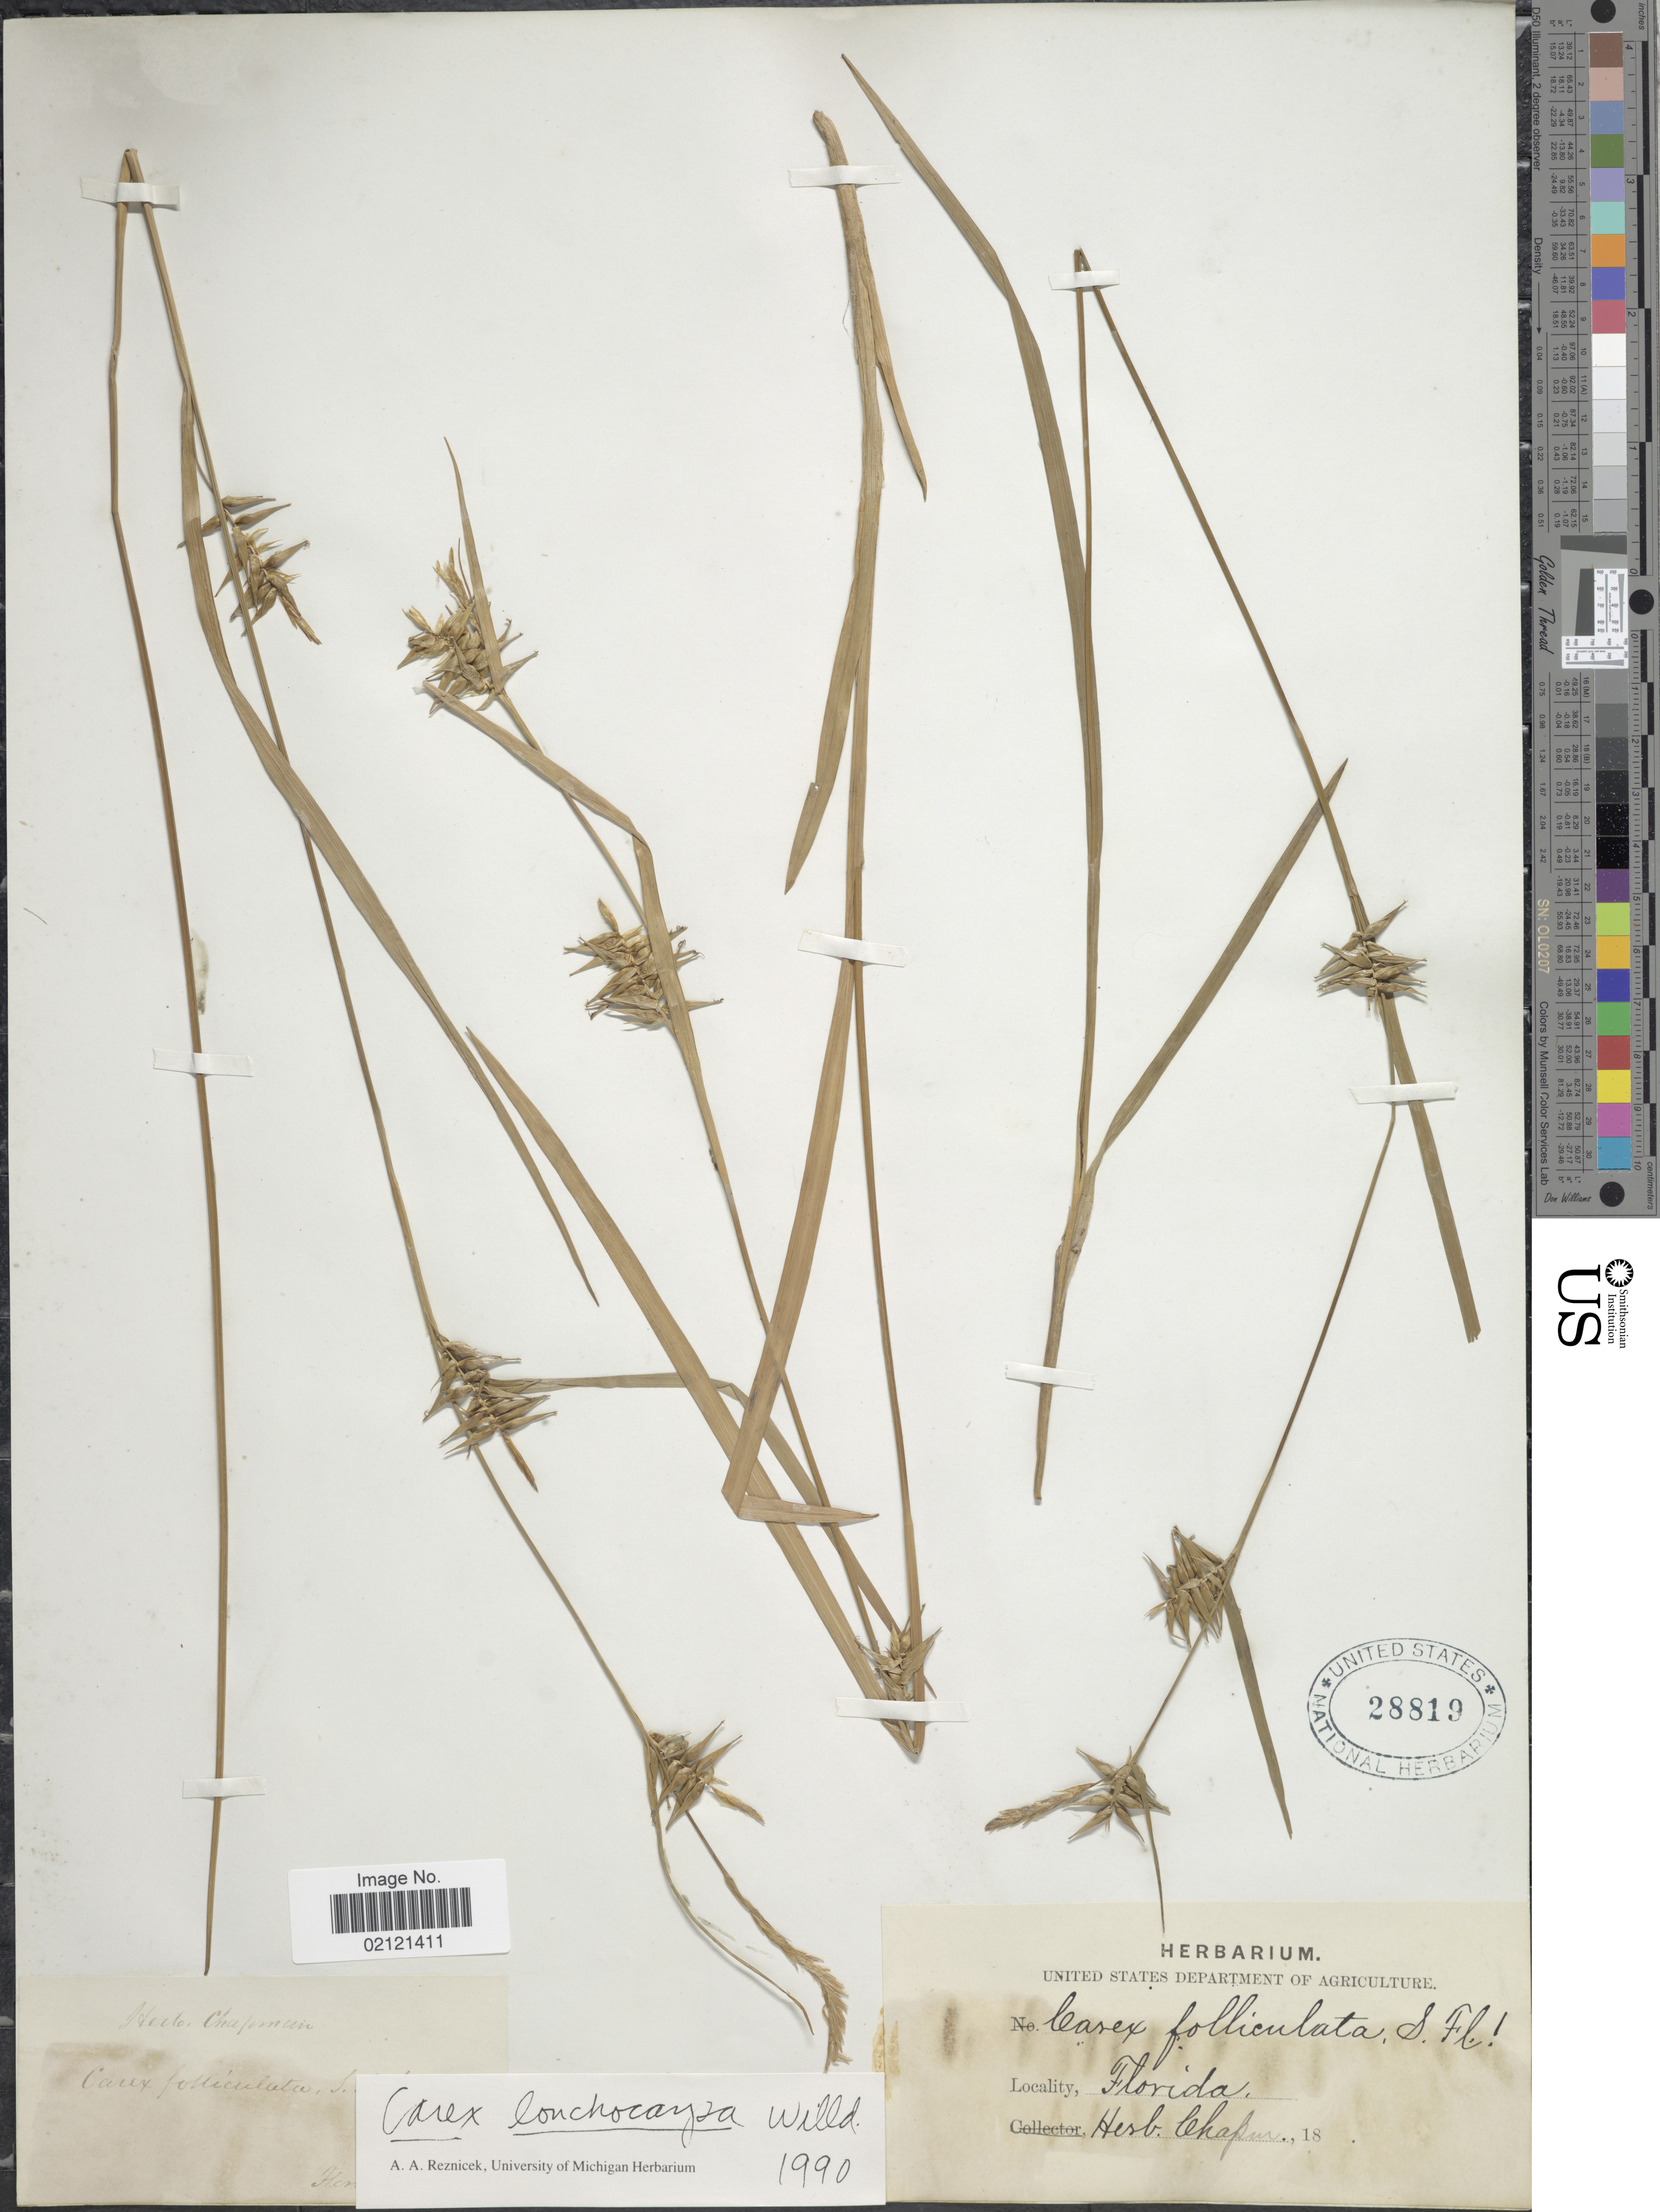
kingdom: Plantae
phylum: Tracheophyta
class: Liliopsida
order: Poales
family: Cyperaceae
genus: Carex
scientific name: Carex lonchocarpa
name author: Willd. ex Spreng.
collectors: ex herb. Chapman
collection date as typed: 18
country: United States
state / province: Florida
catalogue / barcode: US 28819